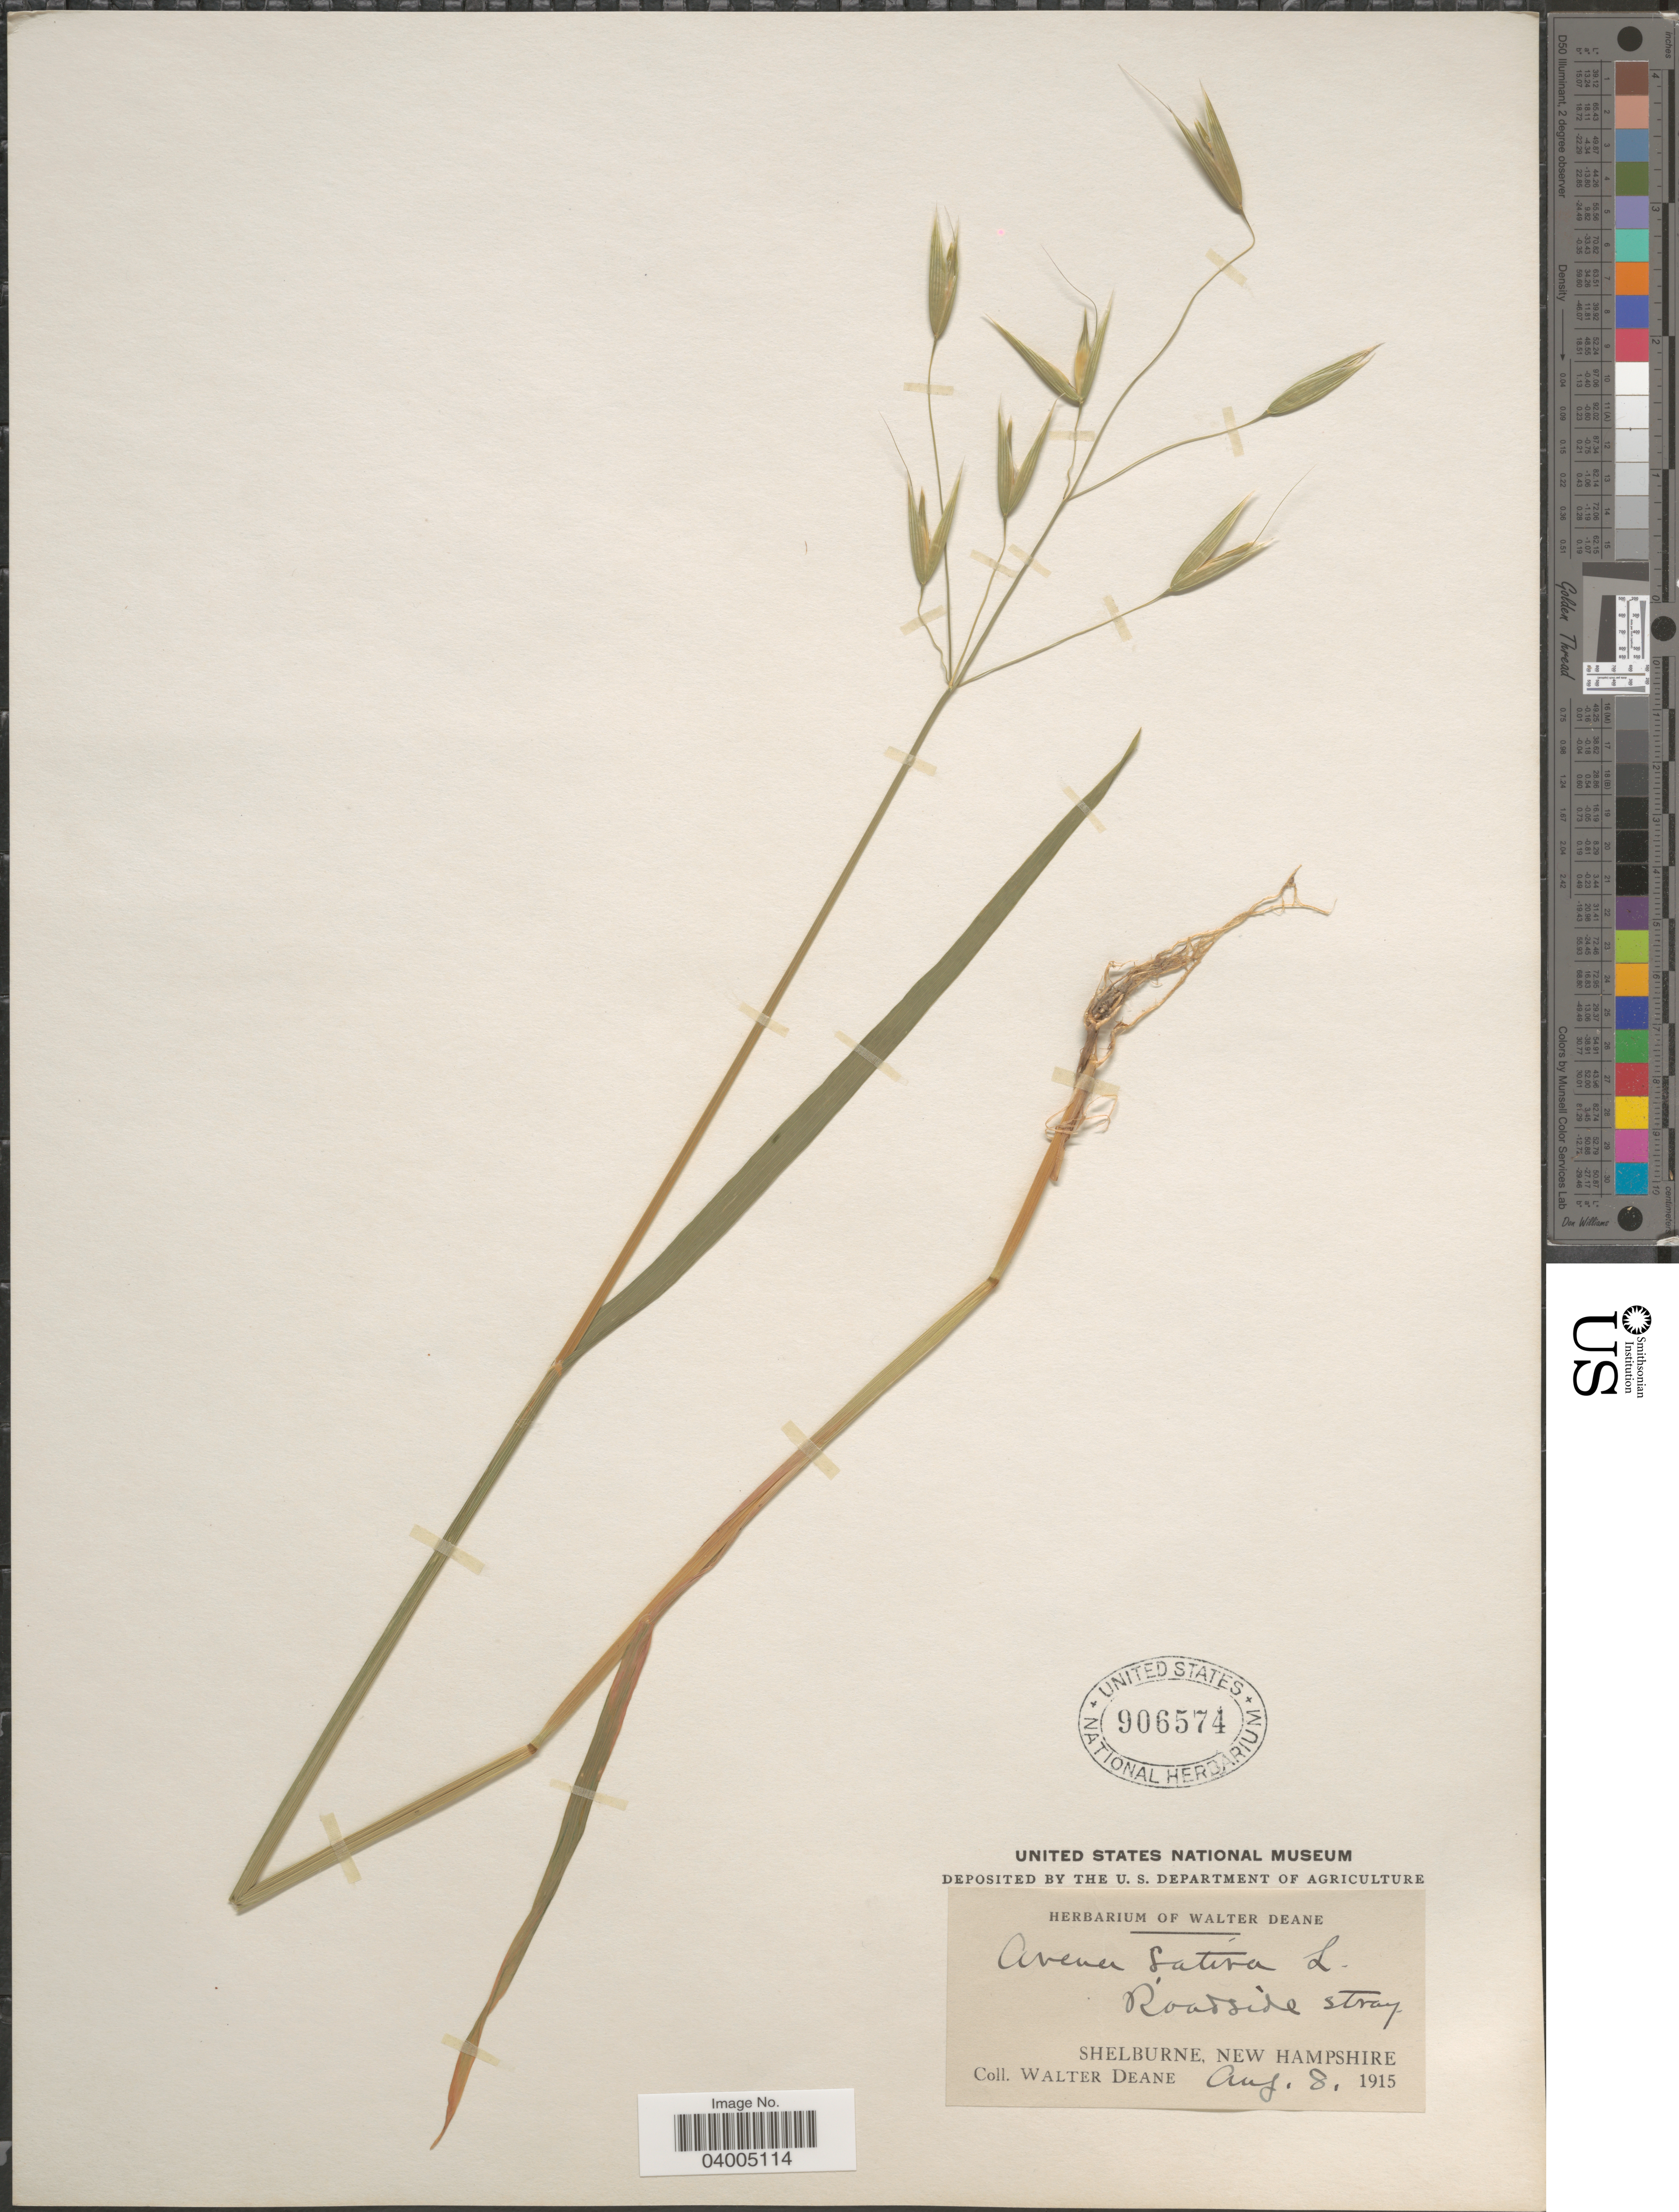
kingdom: Plantae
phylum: Tracheophyta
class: Liliopsida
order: Poales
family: Poaceae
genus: Avena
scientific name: Avena sativa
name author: L.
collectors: W. Deane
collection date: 1915-08-08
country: United States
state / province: New Hampshire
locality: Shelburne.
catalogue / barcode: US 906574